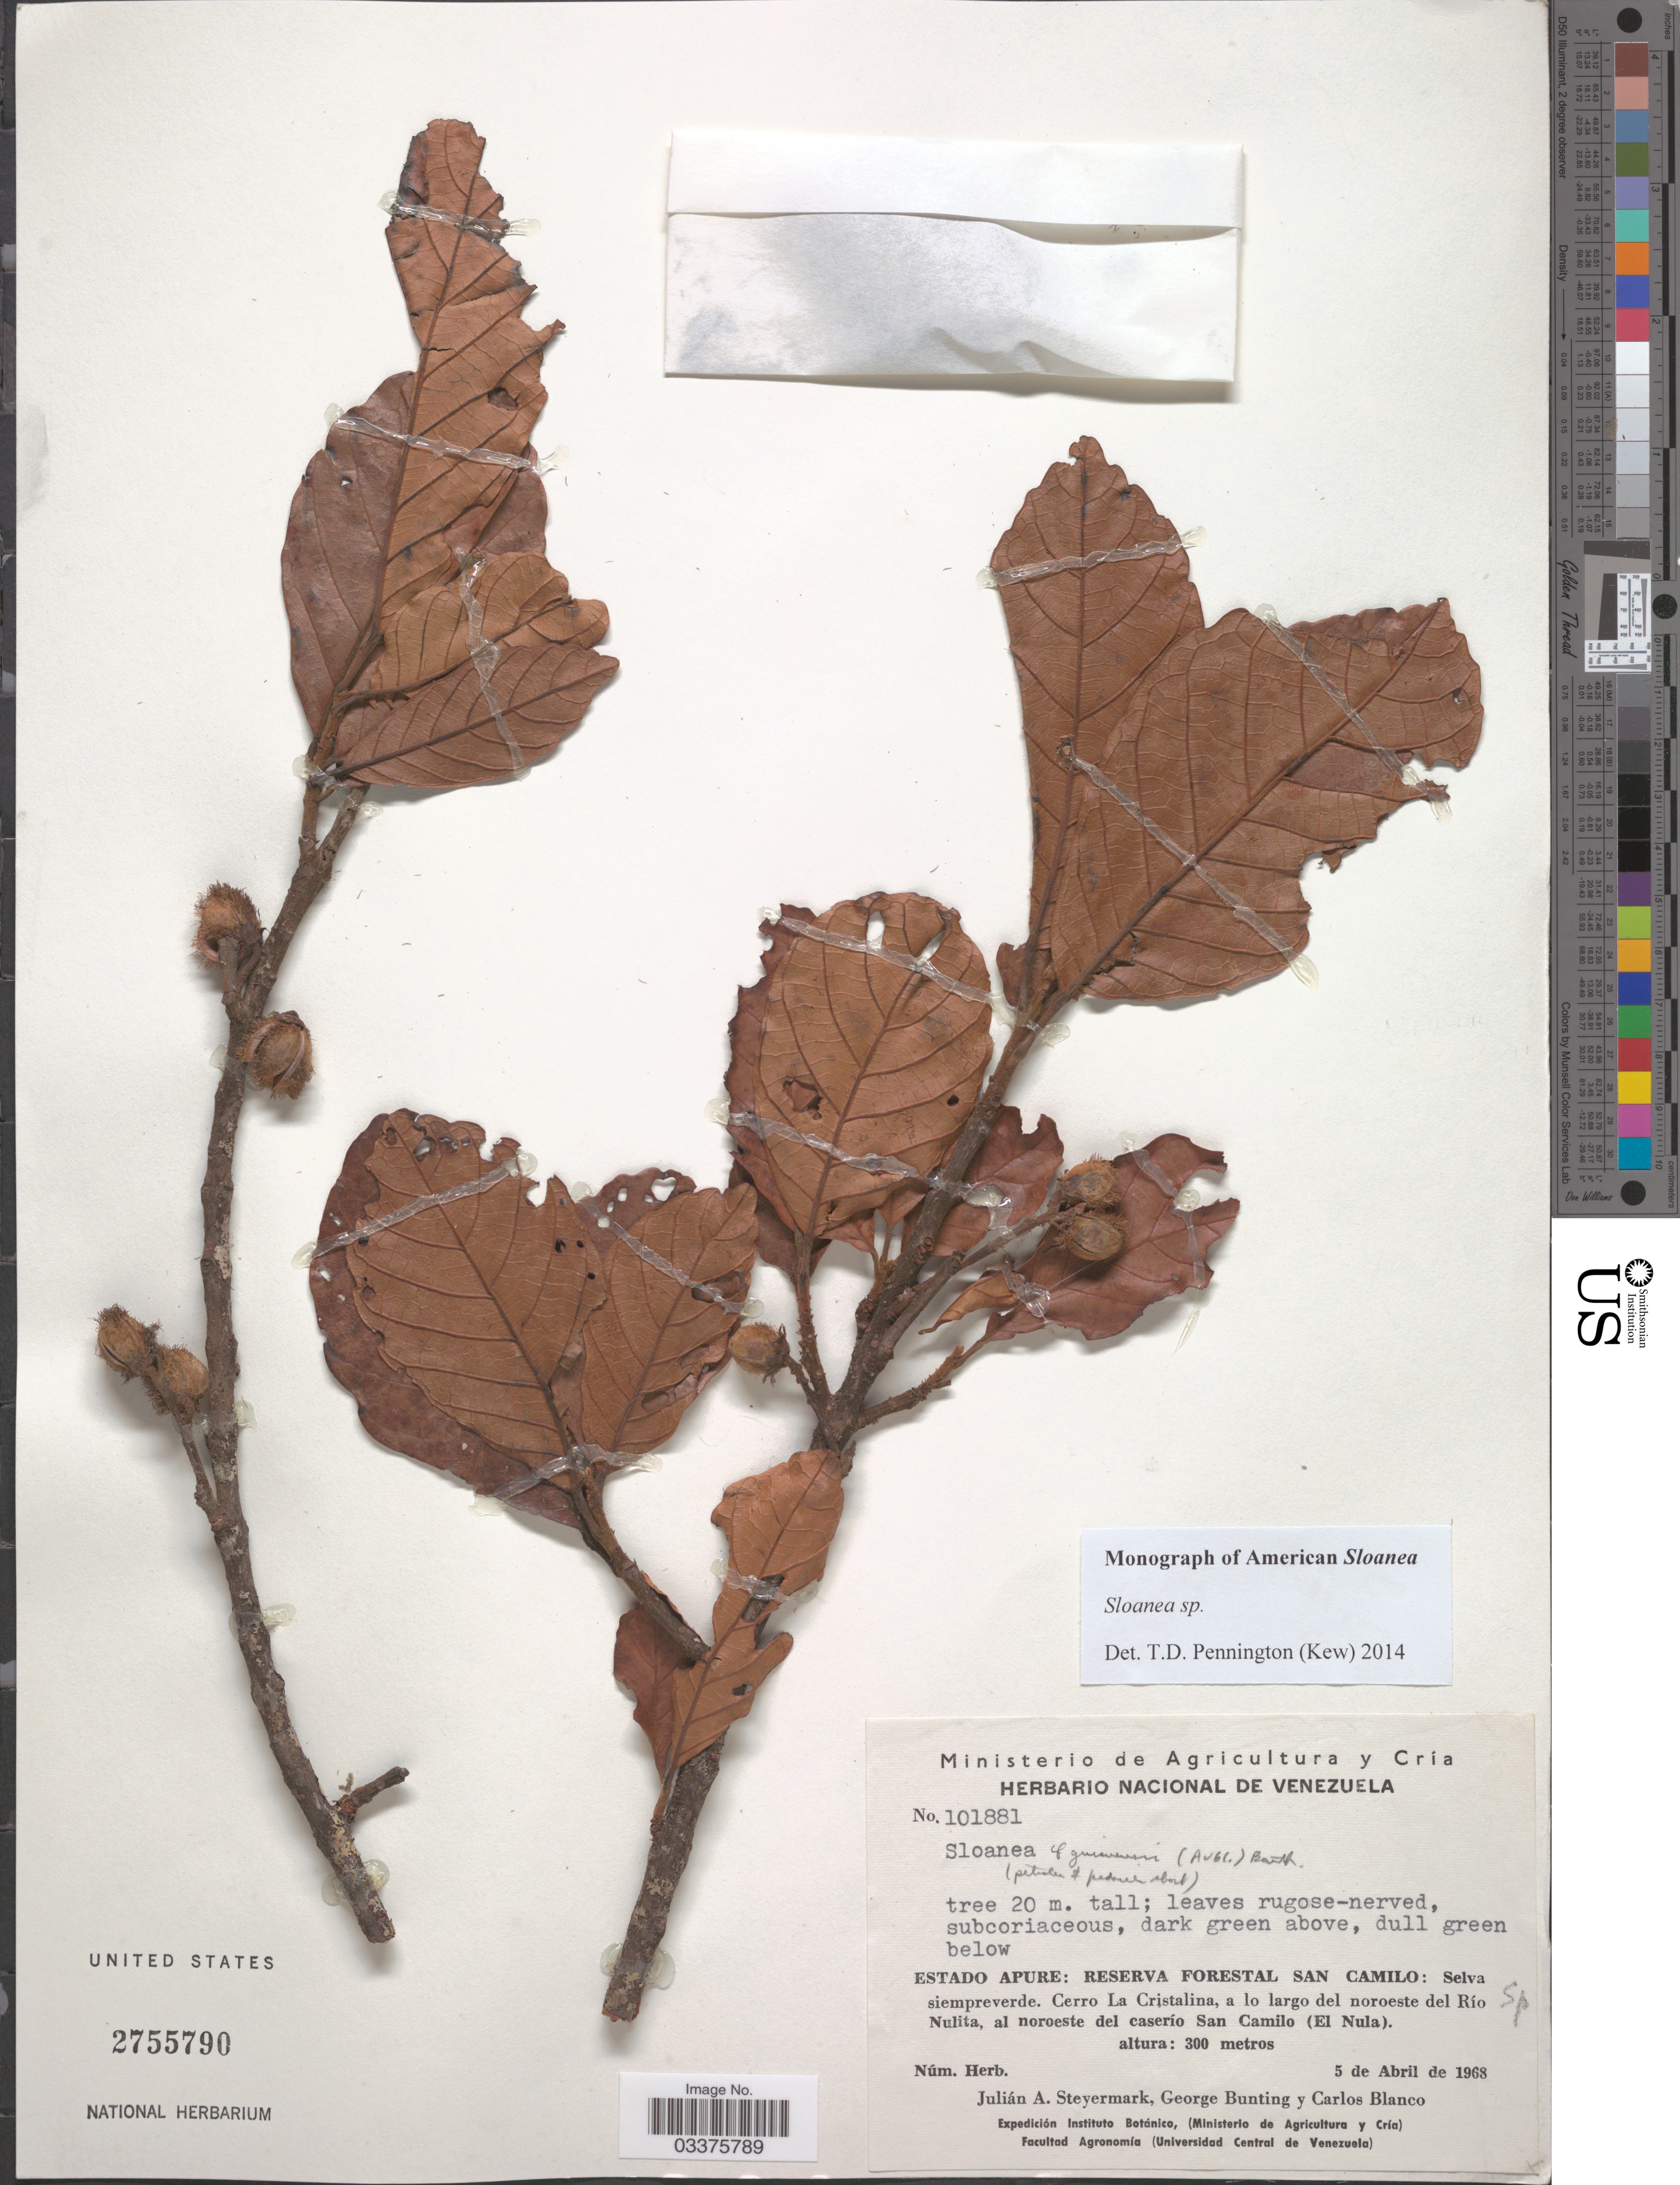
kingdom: Plantae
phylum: Tracheophyta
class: Magnoliopsida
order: Oxalidales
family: Elaeocarpaceae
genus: Sloanea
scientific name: Sloanea sp.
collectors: J. Steyermark, G. S. Bunting & C. Blanco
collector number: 101881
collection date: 1968-04-05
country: Venezuela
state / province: Apure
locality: Reserva Forestal San Camilo: Selva siempreverde. Cerro La Cristalina, a lo largo del noroeste del Río Nulita, al noroeste del caserío San Camilo (El Nula).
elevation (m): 300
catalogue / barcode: US 2755790